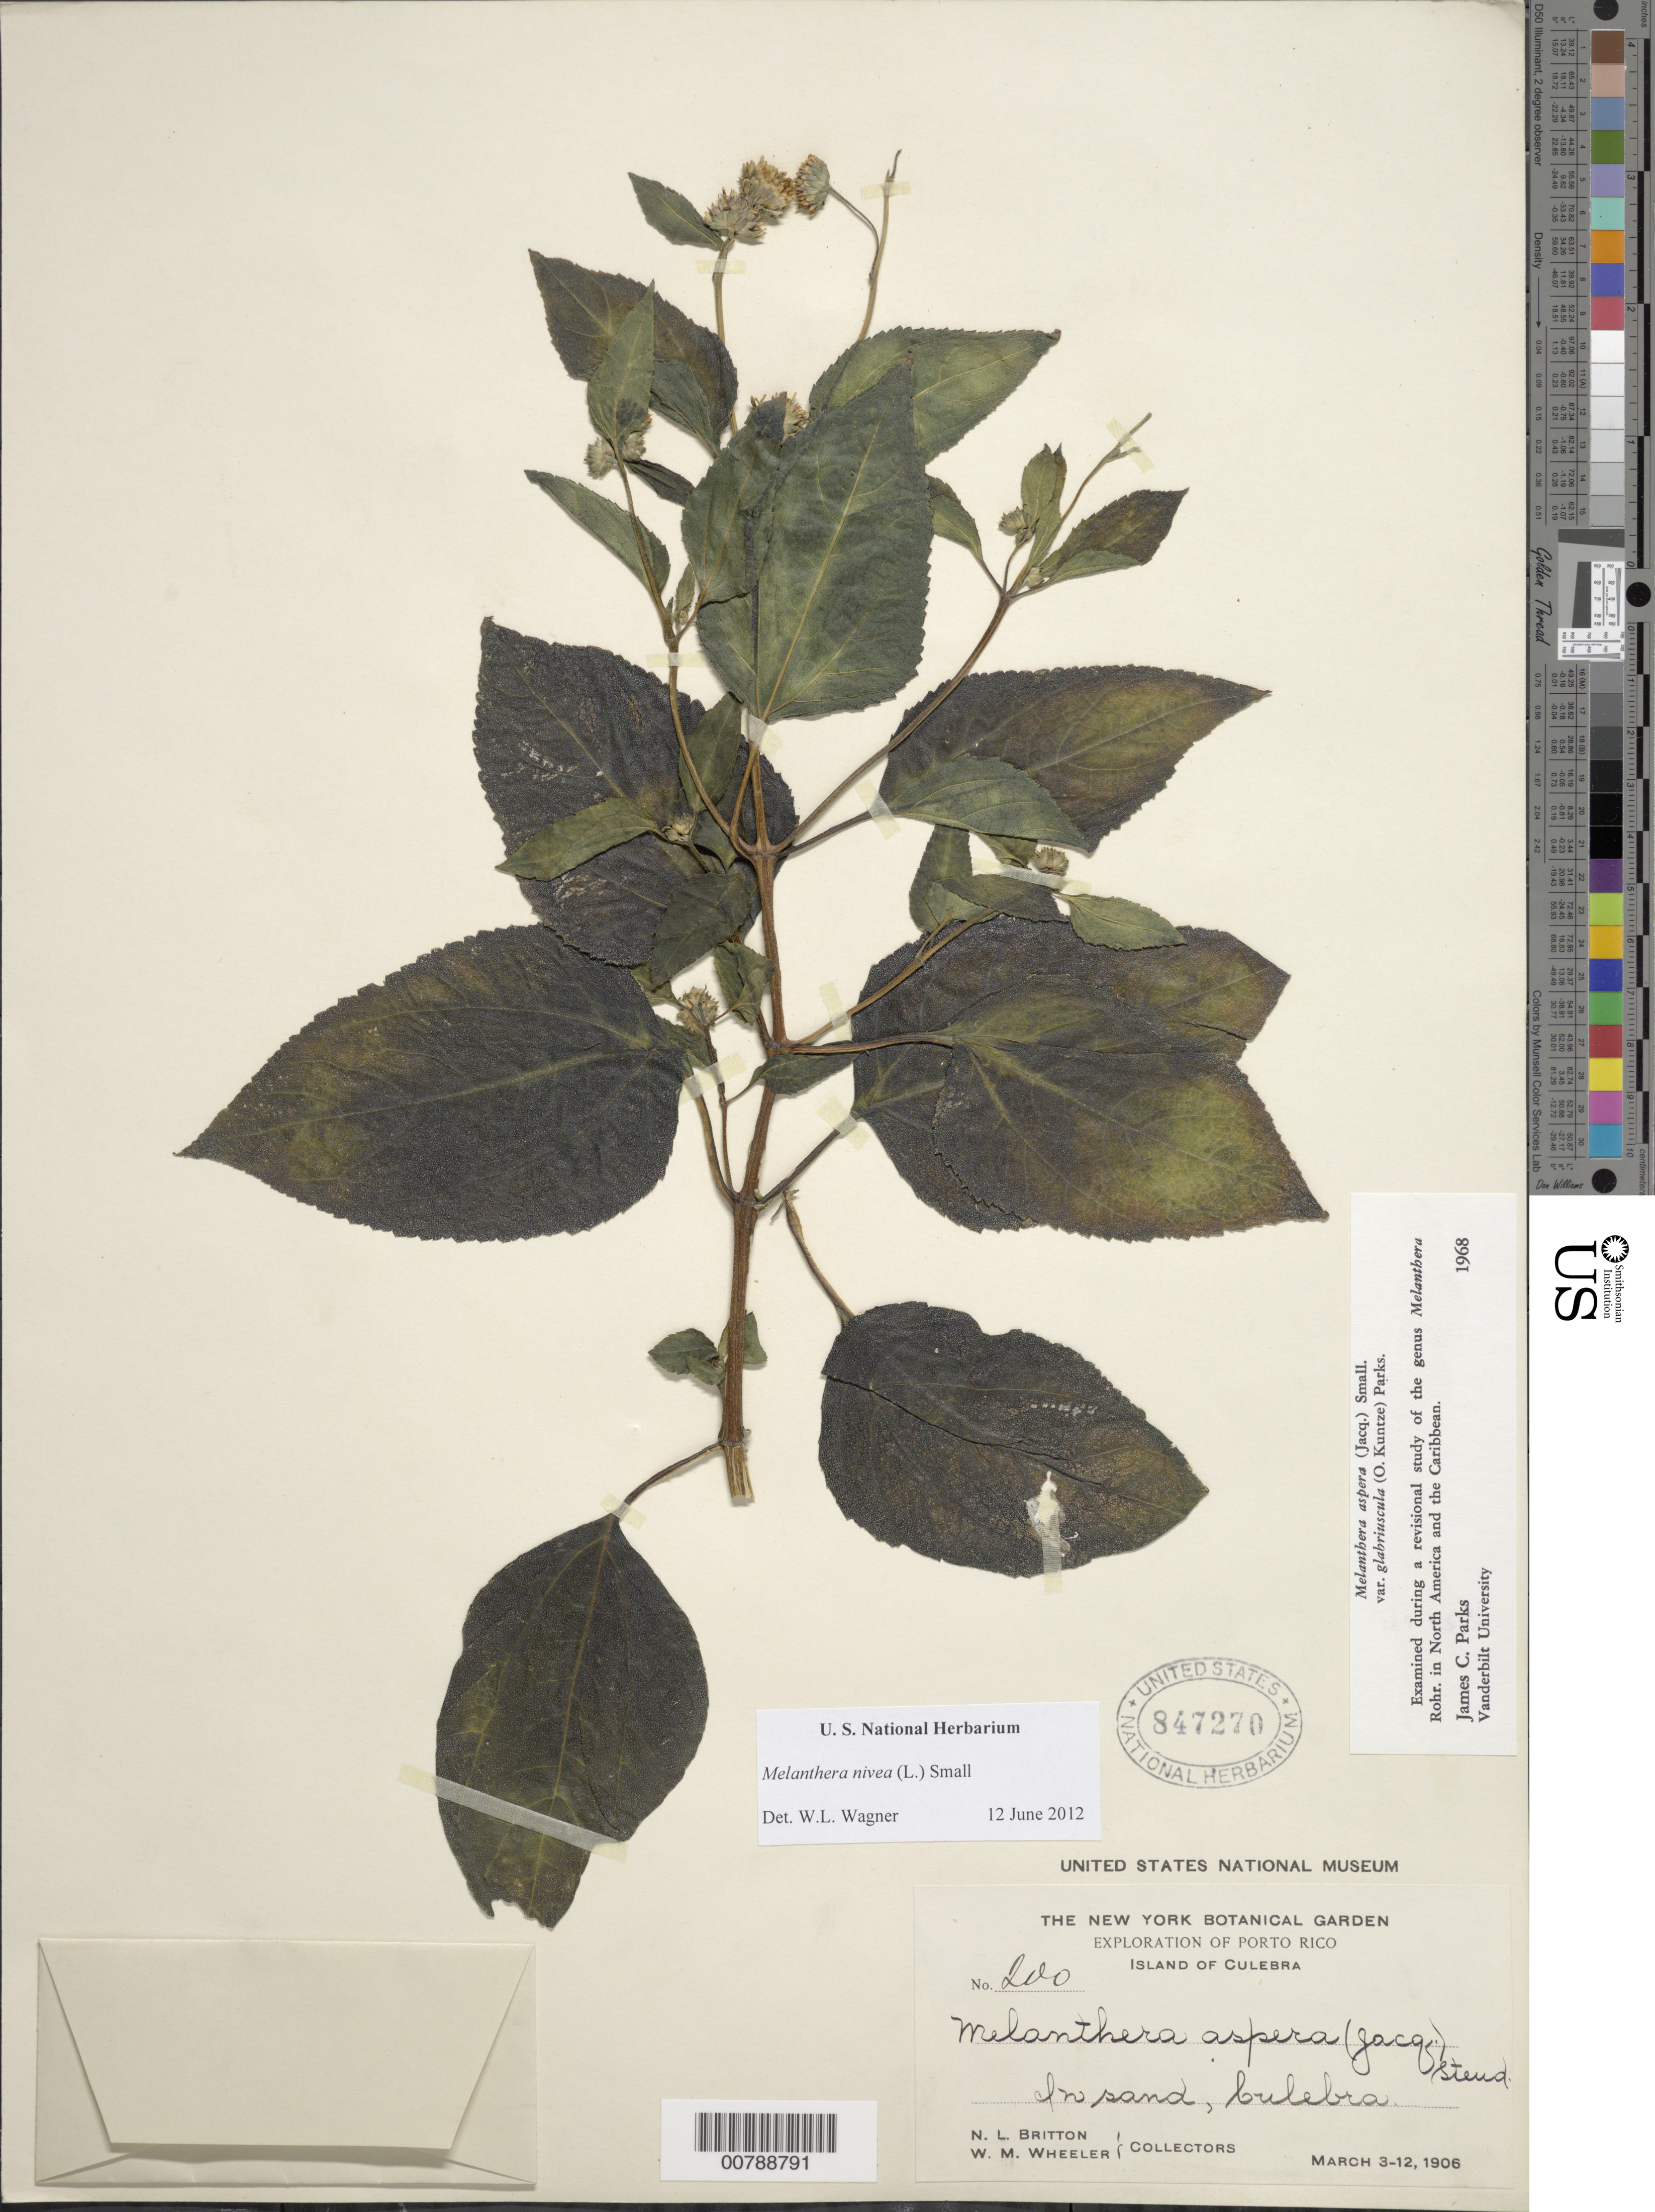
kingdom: Plantae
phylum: Tracheophyta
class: Magnoliopsida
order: Asterales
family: Asteraceae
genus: Melanthera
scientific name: Melanthera nivea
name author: (L.) Small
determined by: Parks, J. C.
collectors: N. Britton & W. Wheeler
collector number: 200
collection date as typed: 03 Mar 1906 to 12 Mar 1906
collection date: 1906-03-03/1906-03-12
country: Puerto Rico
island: Culebra I.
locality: In sand, Culebra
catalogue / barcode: US 847270